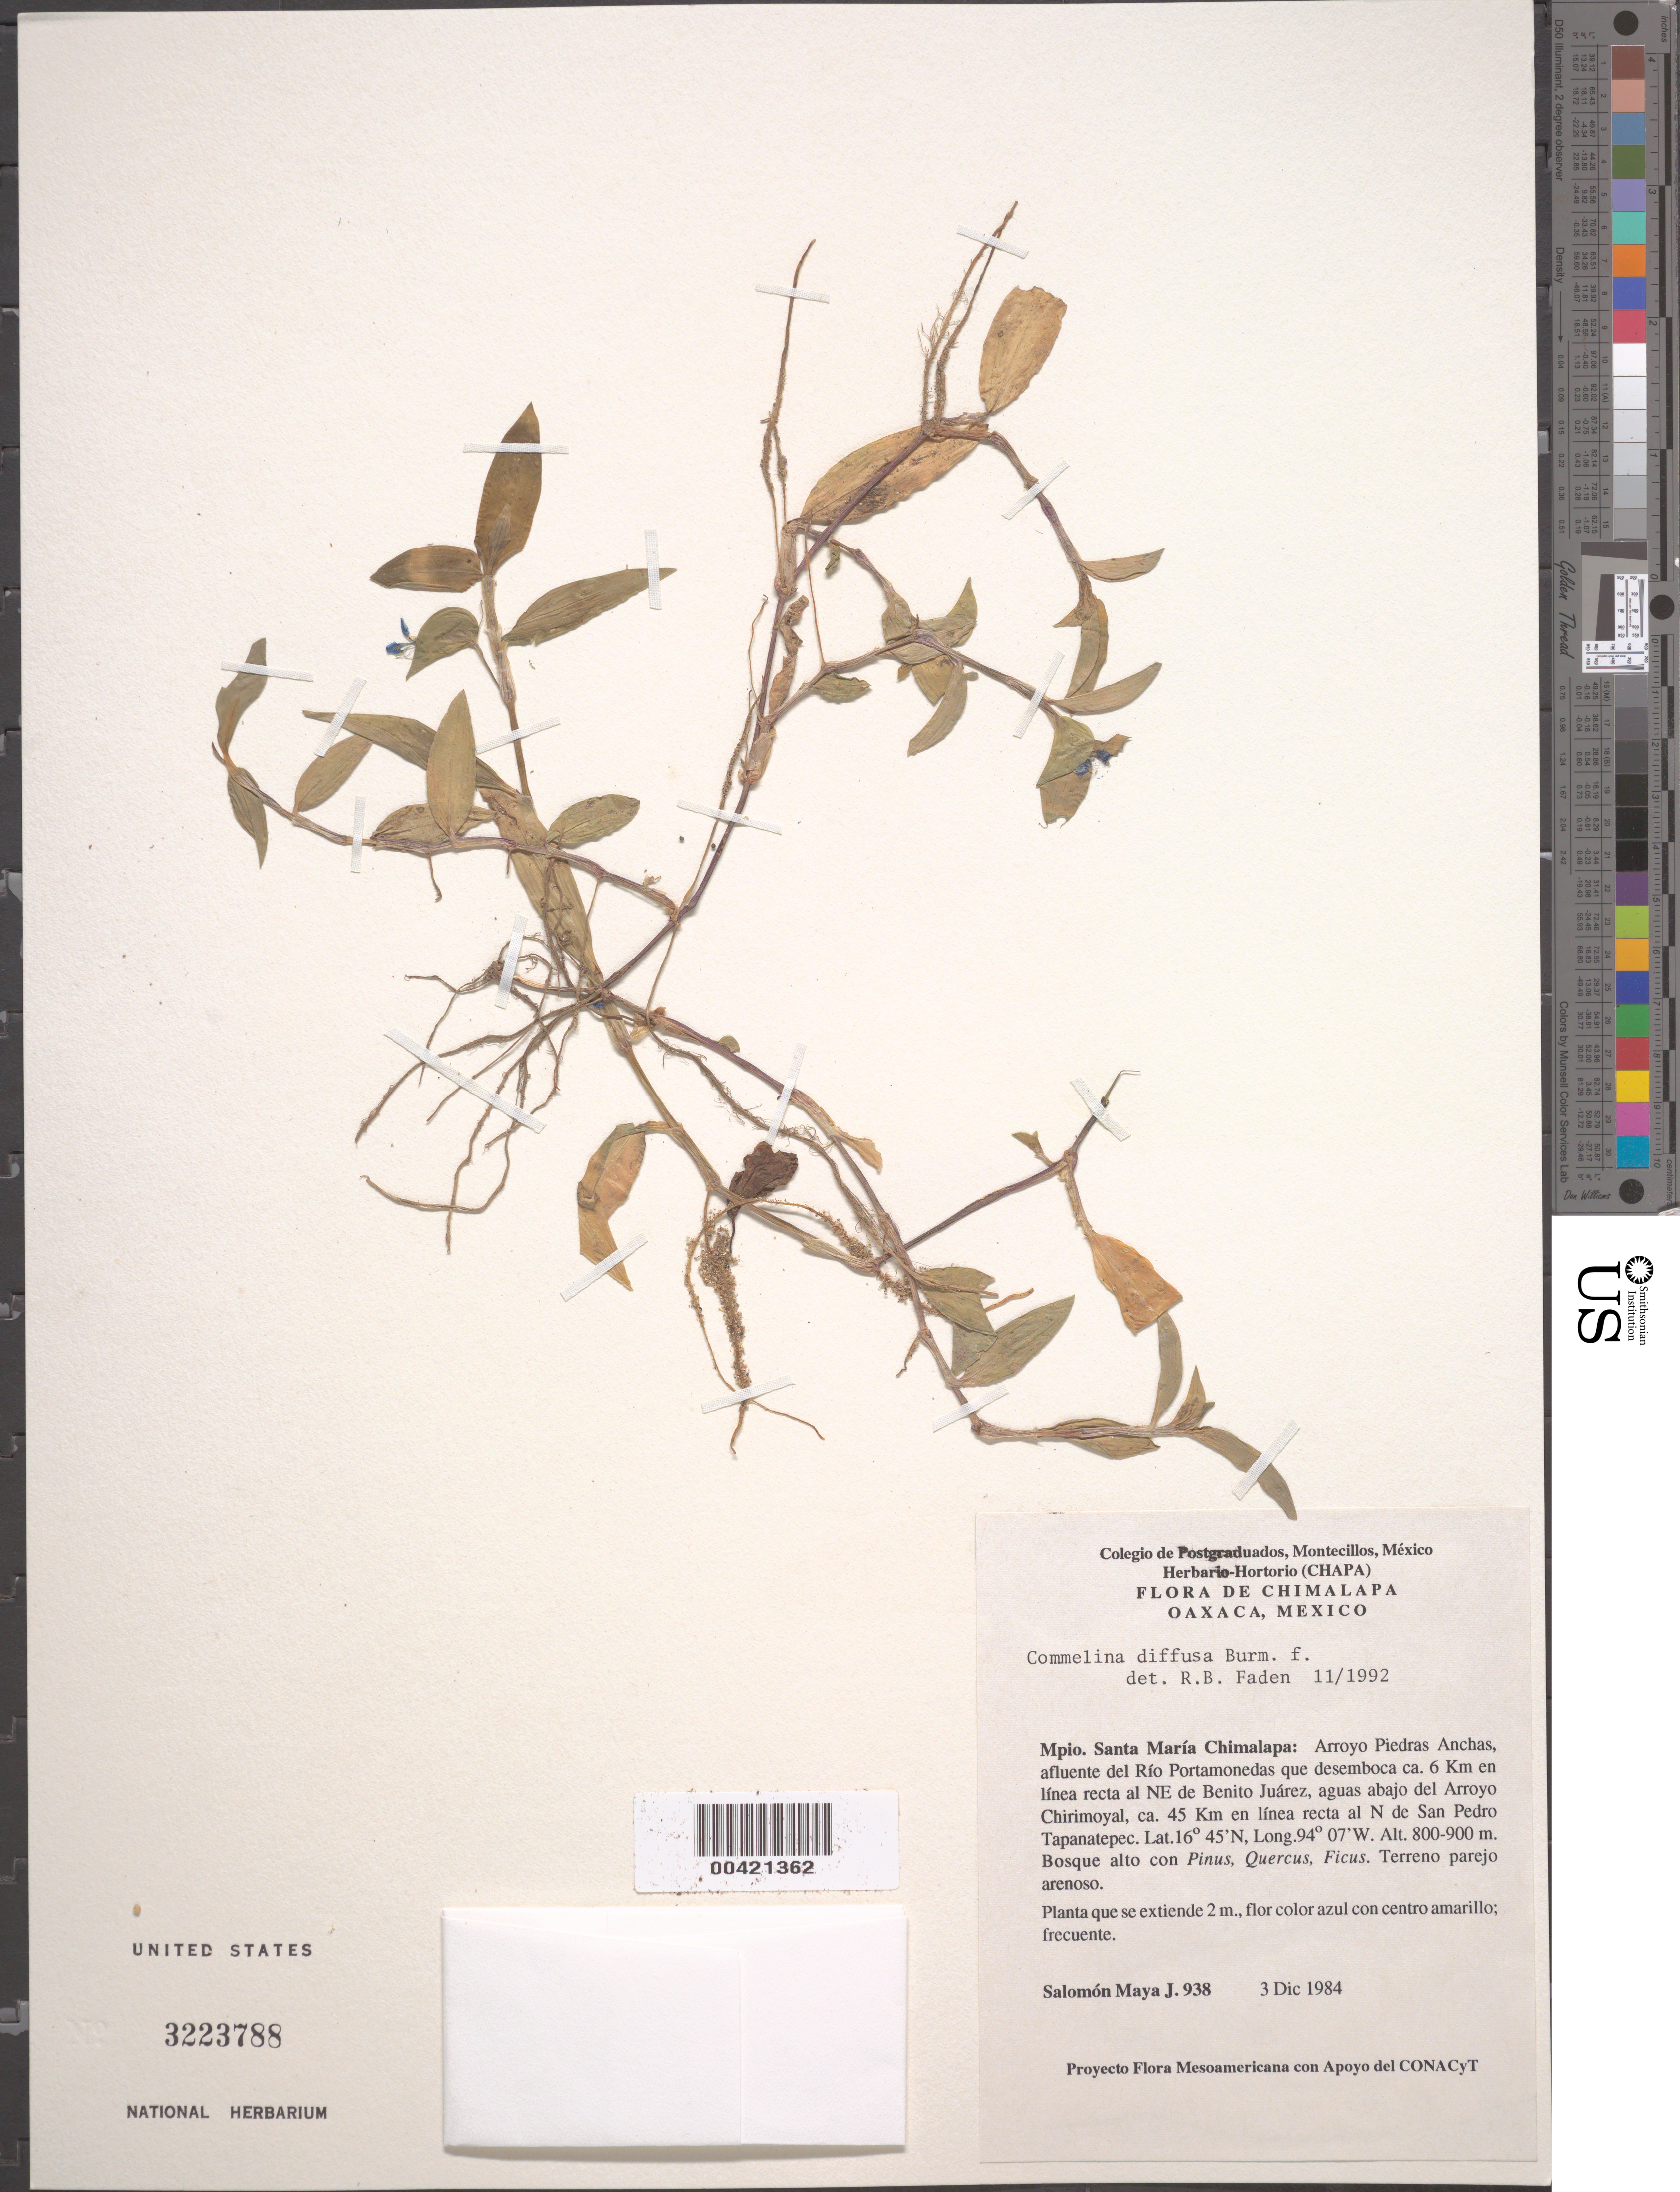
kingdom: Plantae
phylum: Tracheophyta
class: Liliopsida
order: Commelinales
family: Commelinaceae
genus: Commelina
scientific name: Commelina diffusa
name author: Burm. f.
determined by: Faden, Robert B., (US), Smithsonian Institution - National Museum of Natural History (UNITED STATES)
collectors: S. Maya J.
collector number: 938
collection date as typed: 03 Dec 1984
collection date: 1984-12-03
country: Mexico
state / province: Oaxaca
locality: Santa maria chimalapa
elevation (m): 800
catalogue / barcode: US 3223788